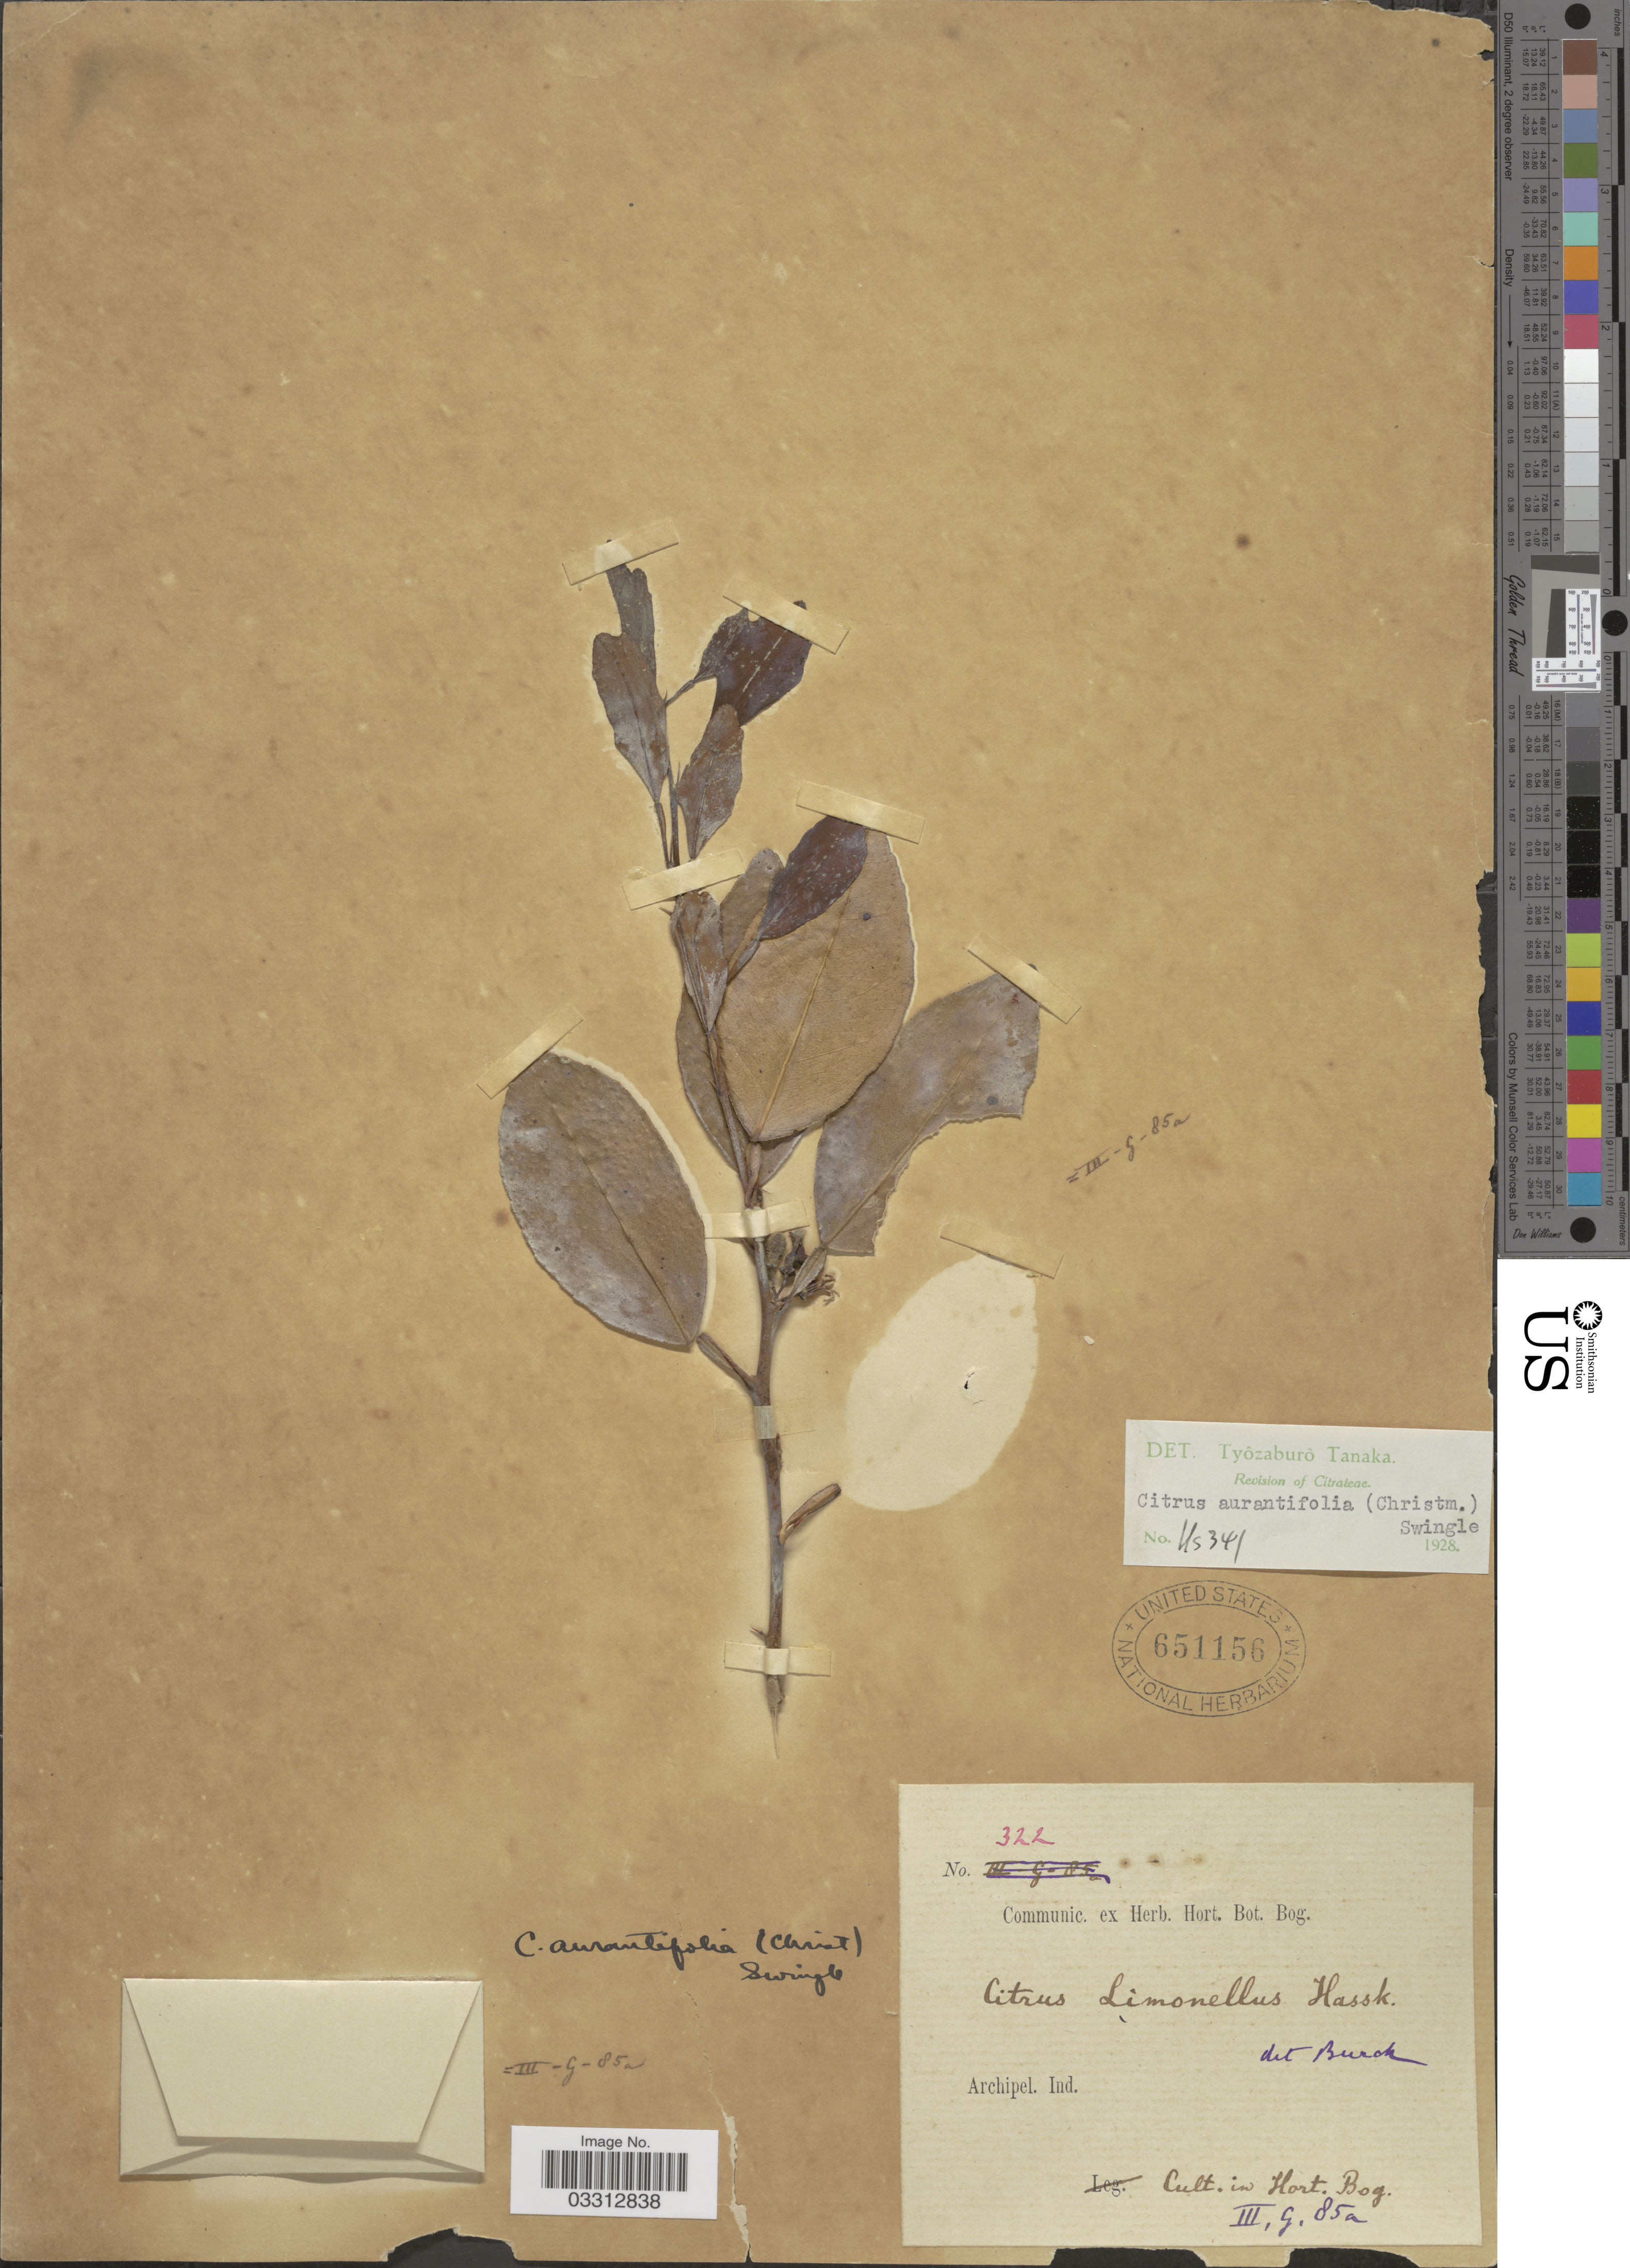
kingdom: Plantae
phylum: Tracheophyta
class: Magnoliopsida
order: Sapindales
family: Rutaceae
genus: Citrus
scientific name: Citrus x aurantifolia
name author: (Christm.) Swingle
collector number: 322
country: Indonesia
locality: Archipel. Ind., Cult. in Hort. Bog. III, G, 85a.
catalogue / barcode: US 651156